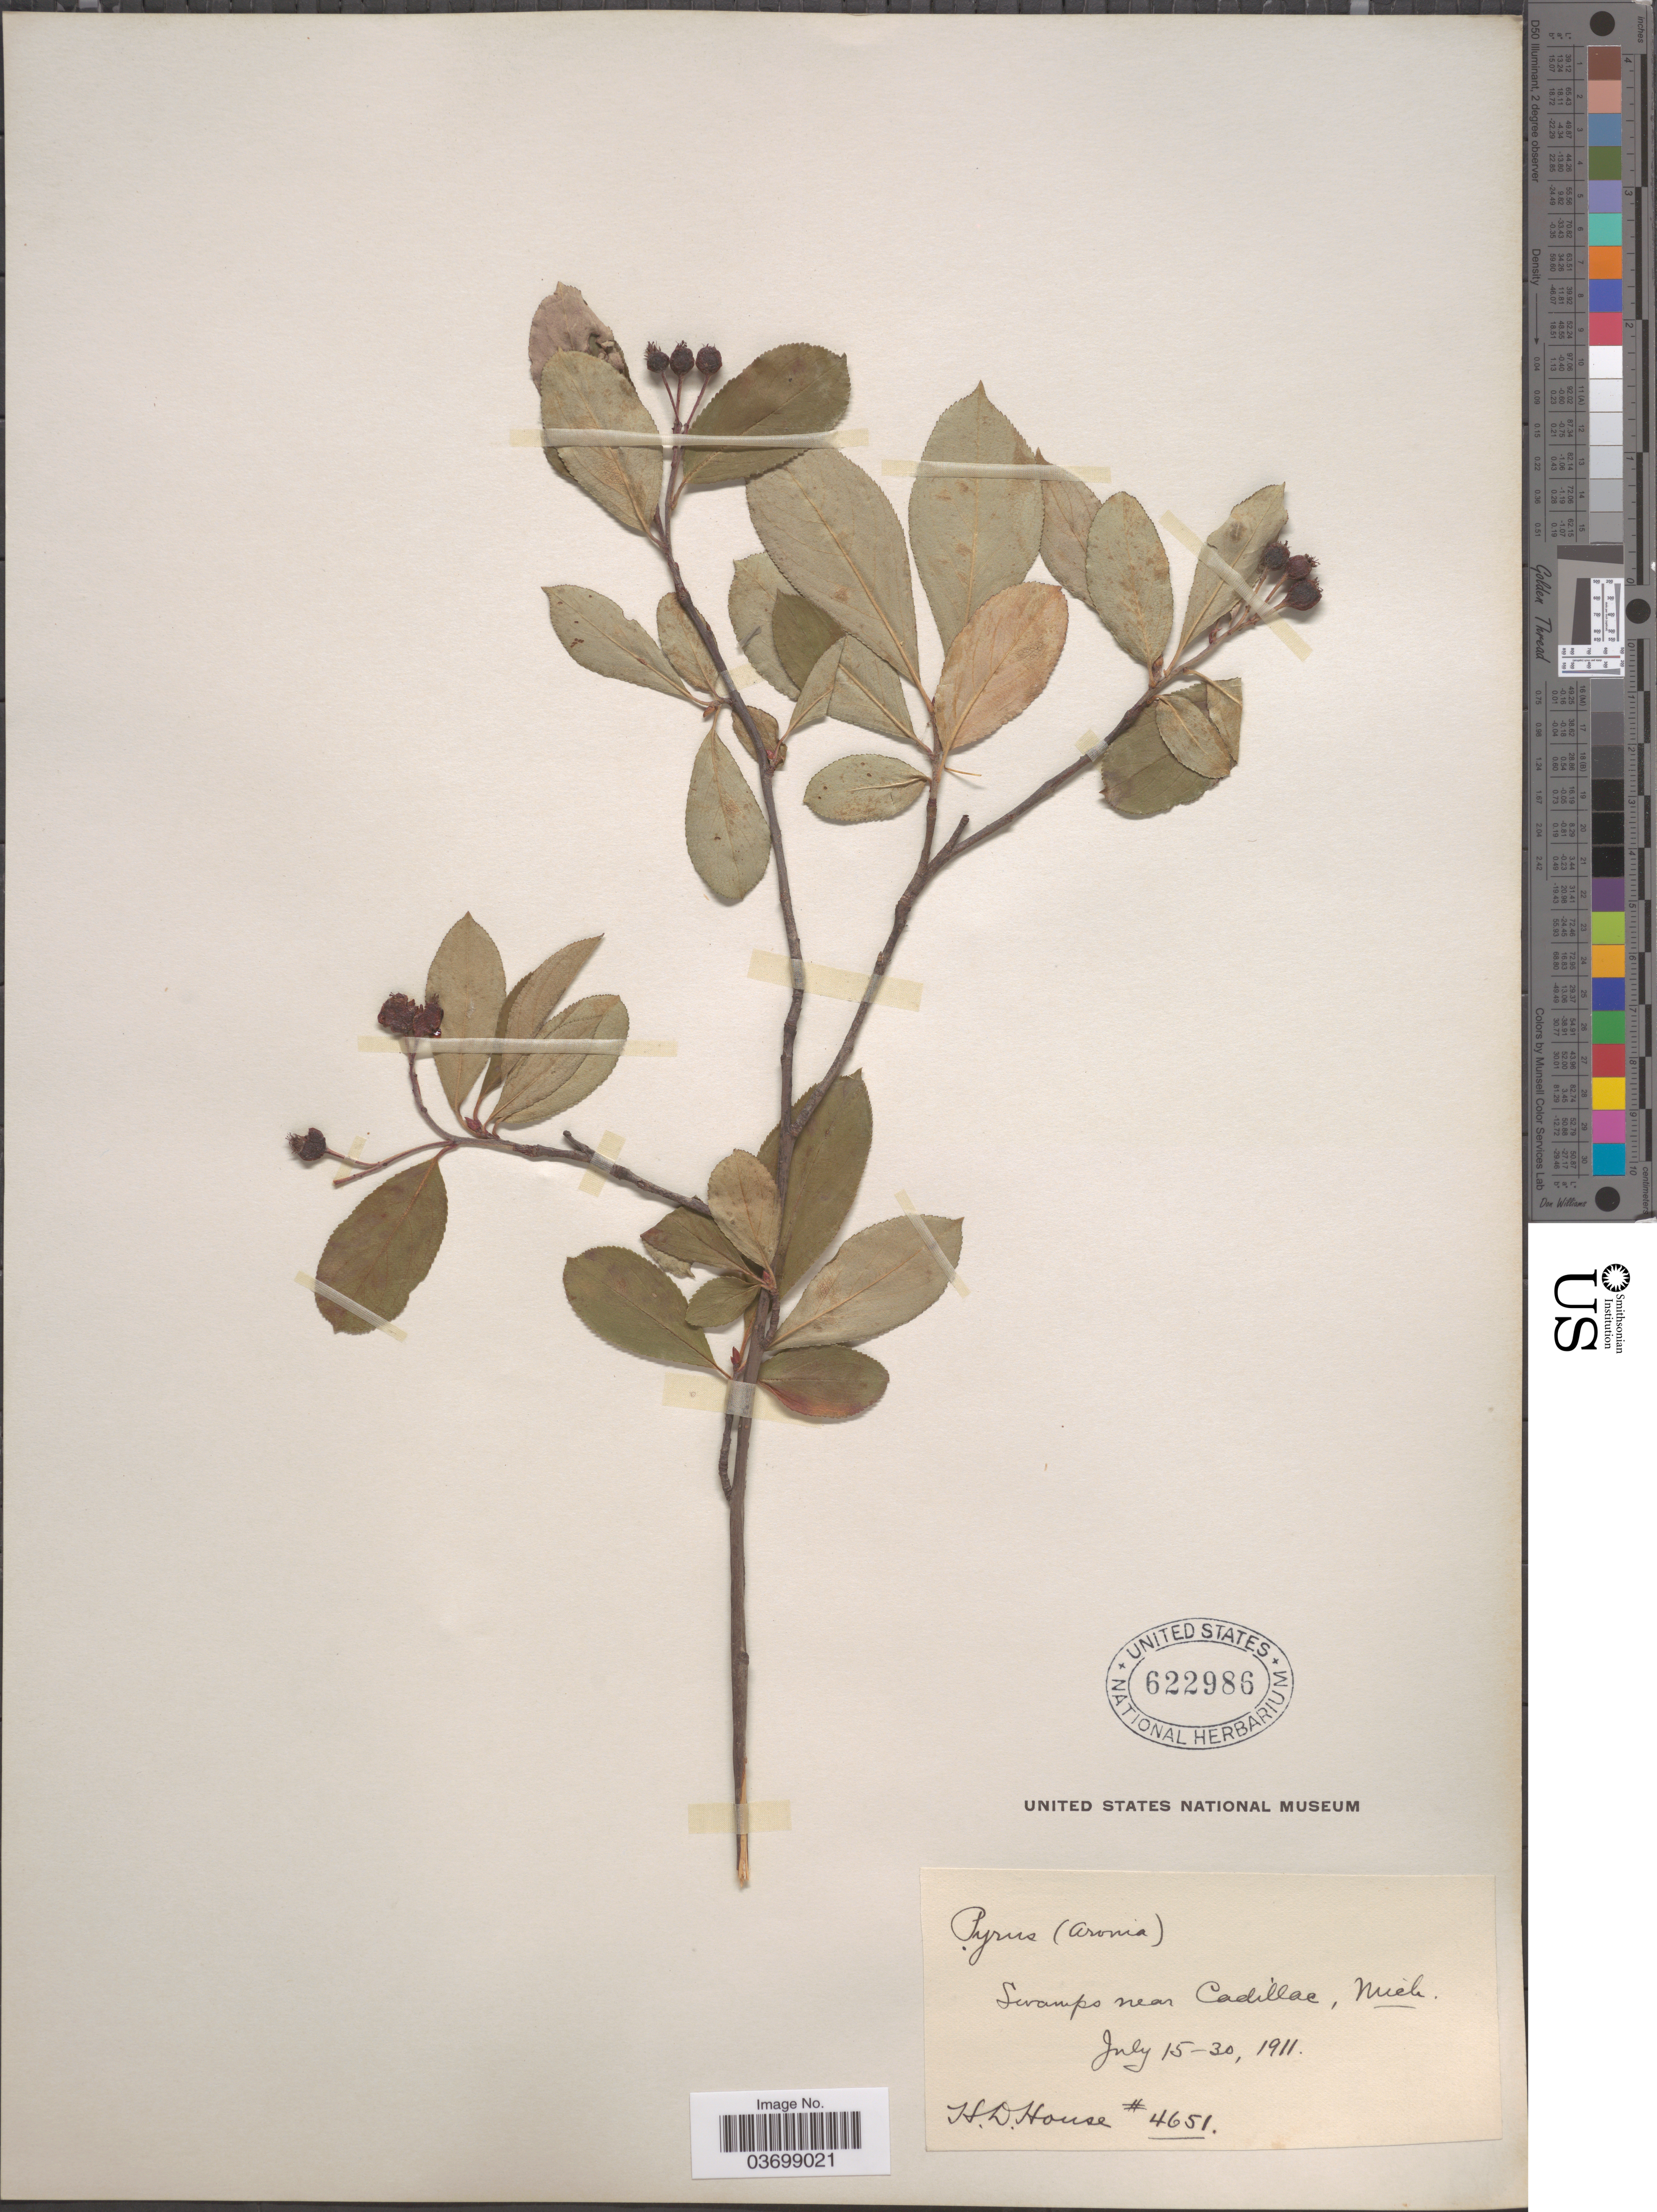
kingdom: Plantae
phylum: Tracheophyta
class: Magnoliopsida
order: Rosales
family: Rosaceae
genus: Aronia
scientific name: Aronia sp.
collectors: H. D. House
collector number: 4651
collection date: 1911-07-15/1911-07-30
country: United States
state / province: Michigan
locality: Swamps near Cadillac.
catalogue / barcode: US 622986